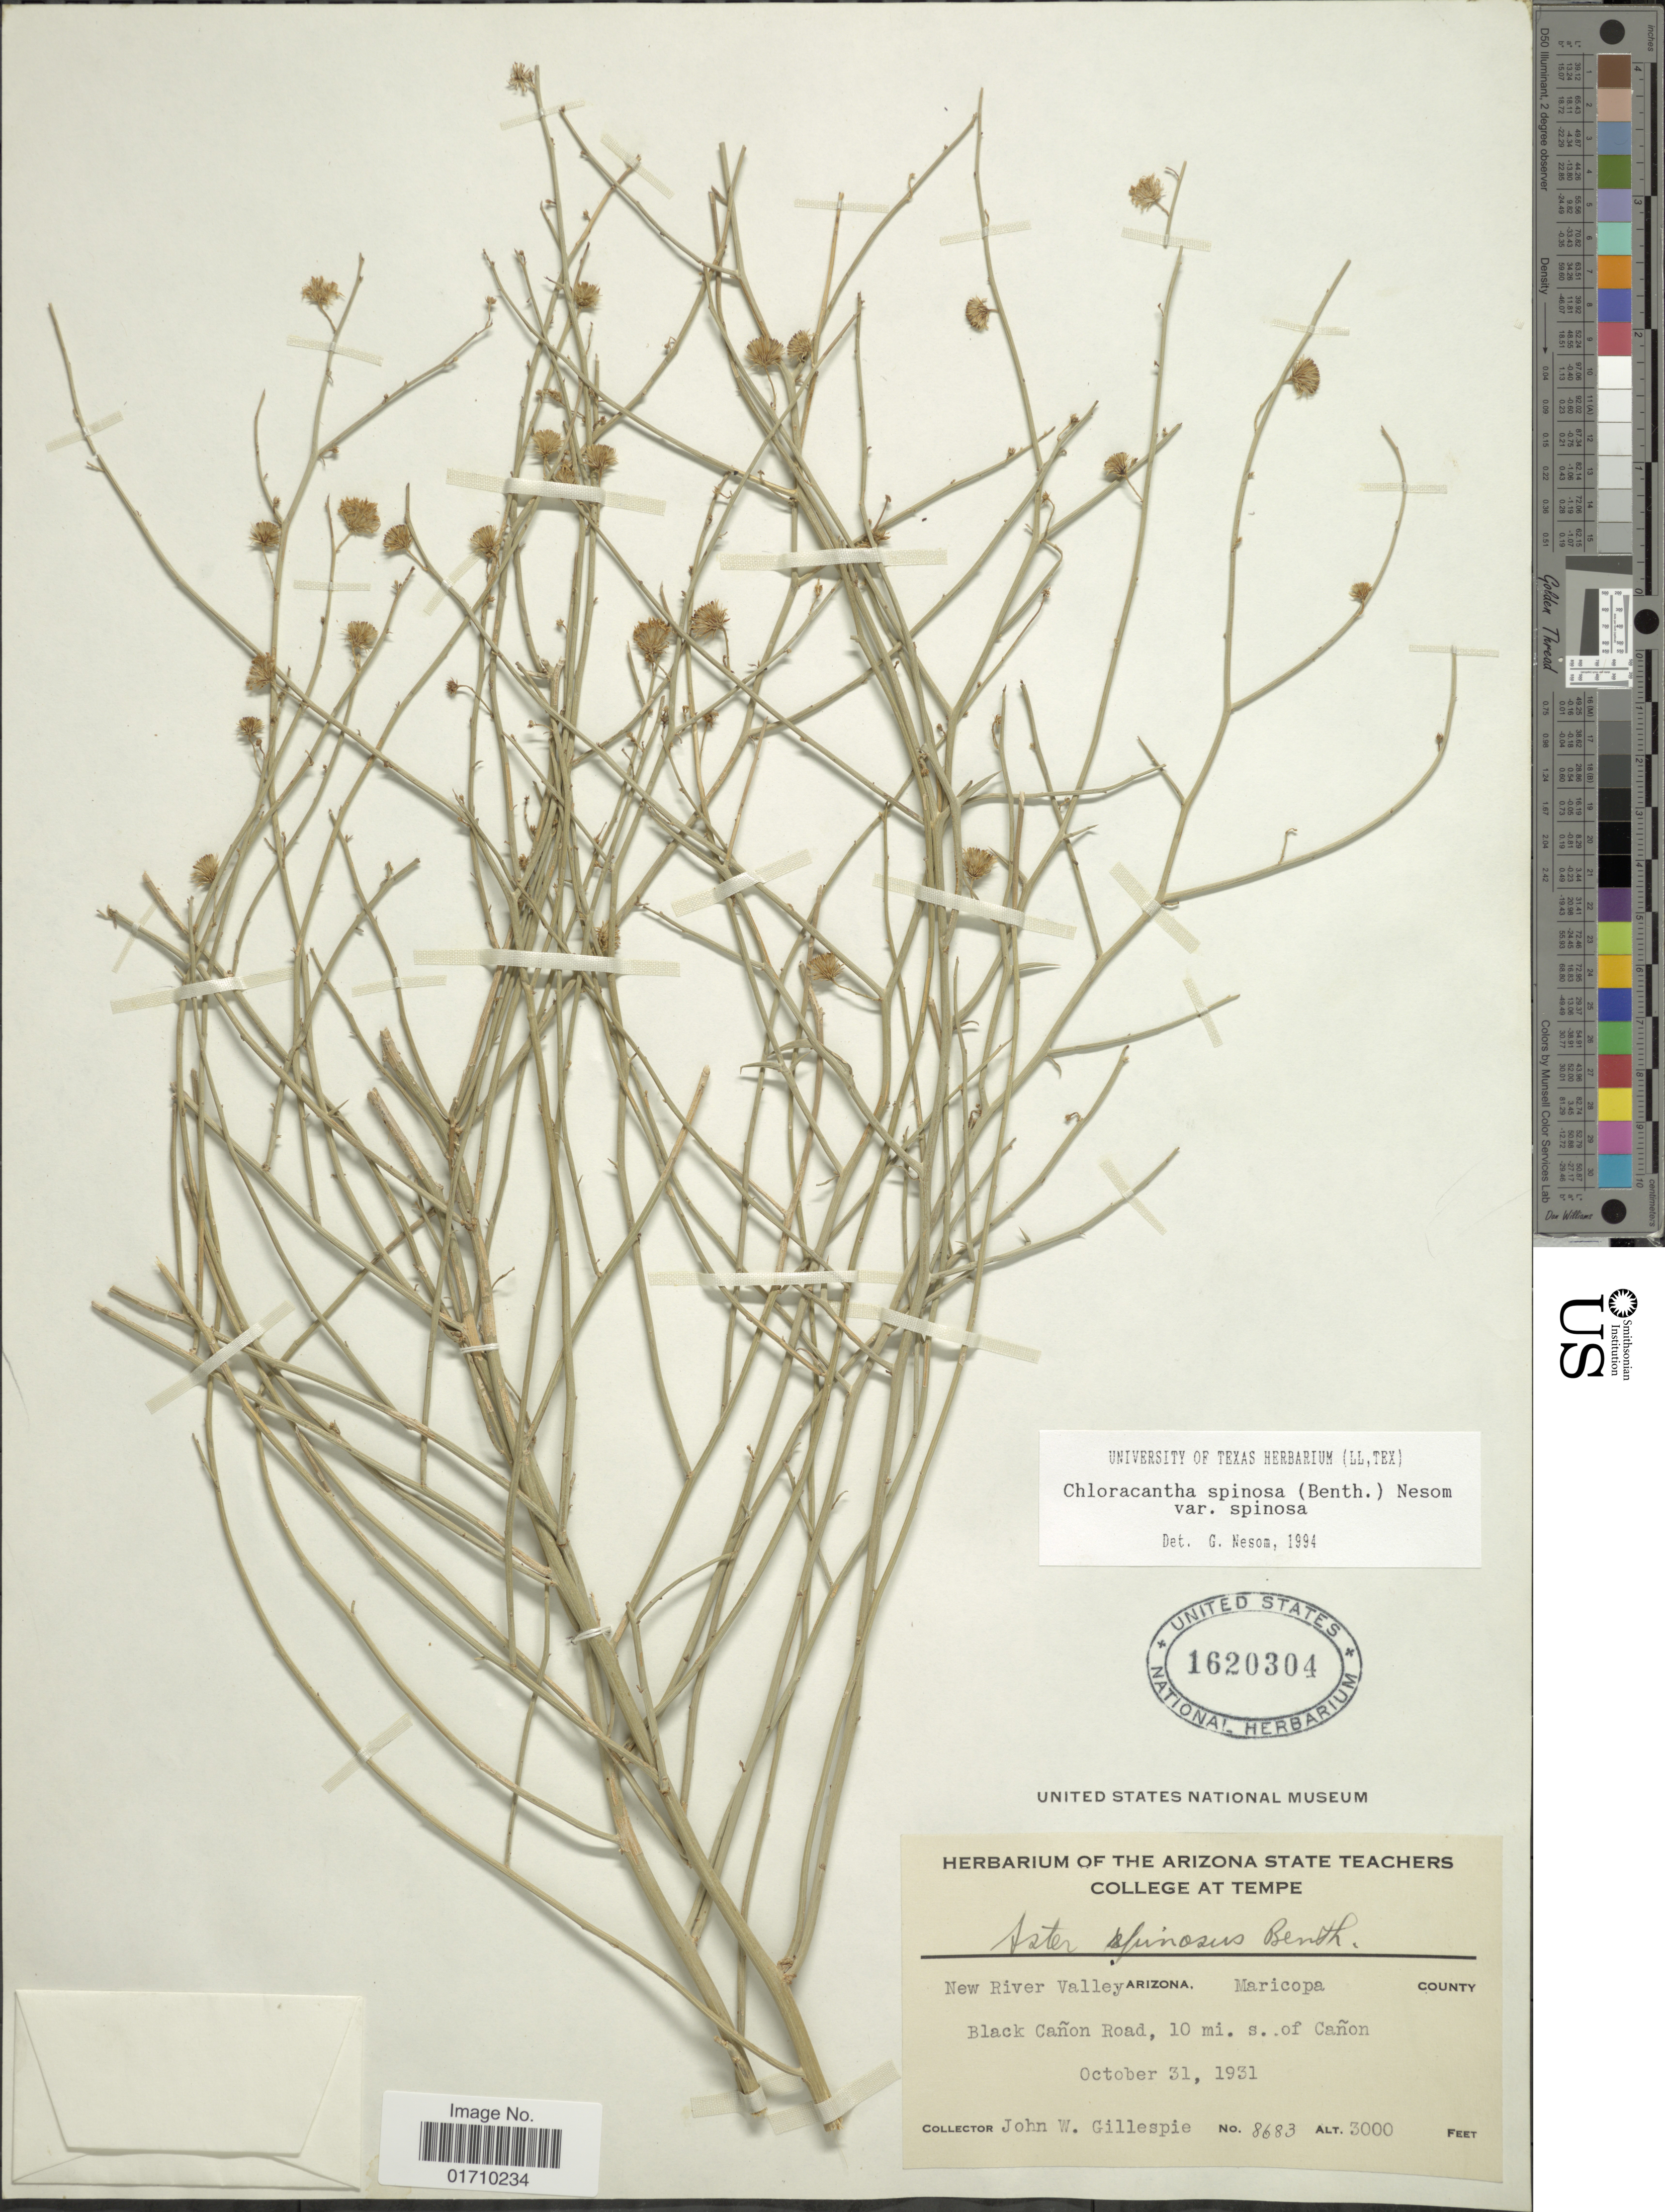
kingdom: Plantae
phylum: Tracheophyta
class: Magnoliopsida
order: Asterales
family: Asteraceae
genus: Chloracantha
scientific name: Chloracantha spinosa var. spinosa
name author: (Benth.) G.L. Nesom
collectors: J. W. Gillespie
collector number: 8683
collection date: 1931-10-31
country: United States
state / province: Arizona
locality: New River Valley, Maricopa County, Black Cañon Road, 10 mi.s. of Cañon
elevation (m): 914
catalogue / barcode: US 1620304